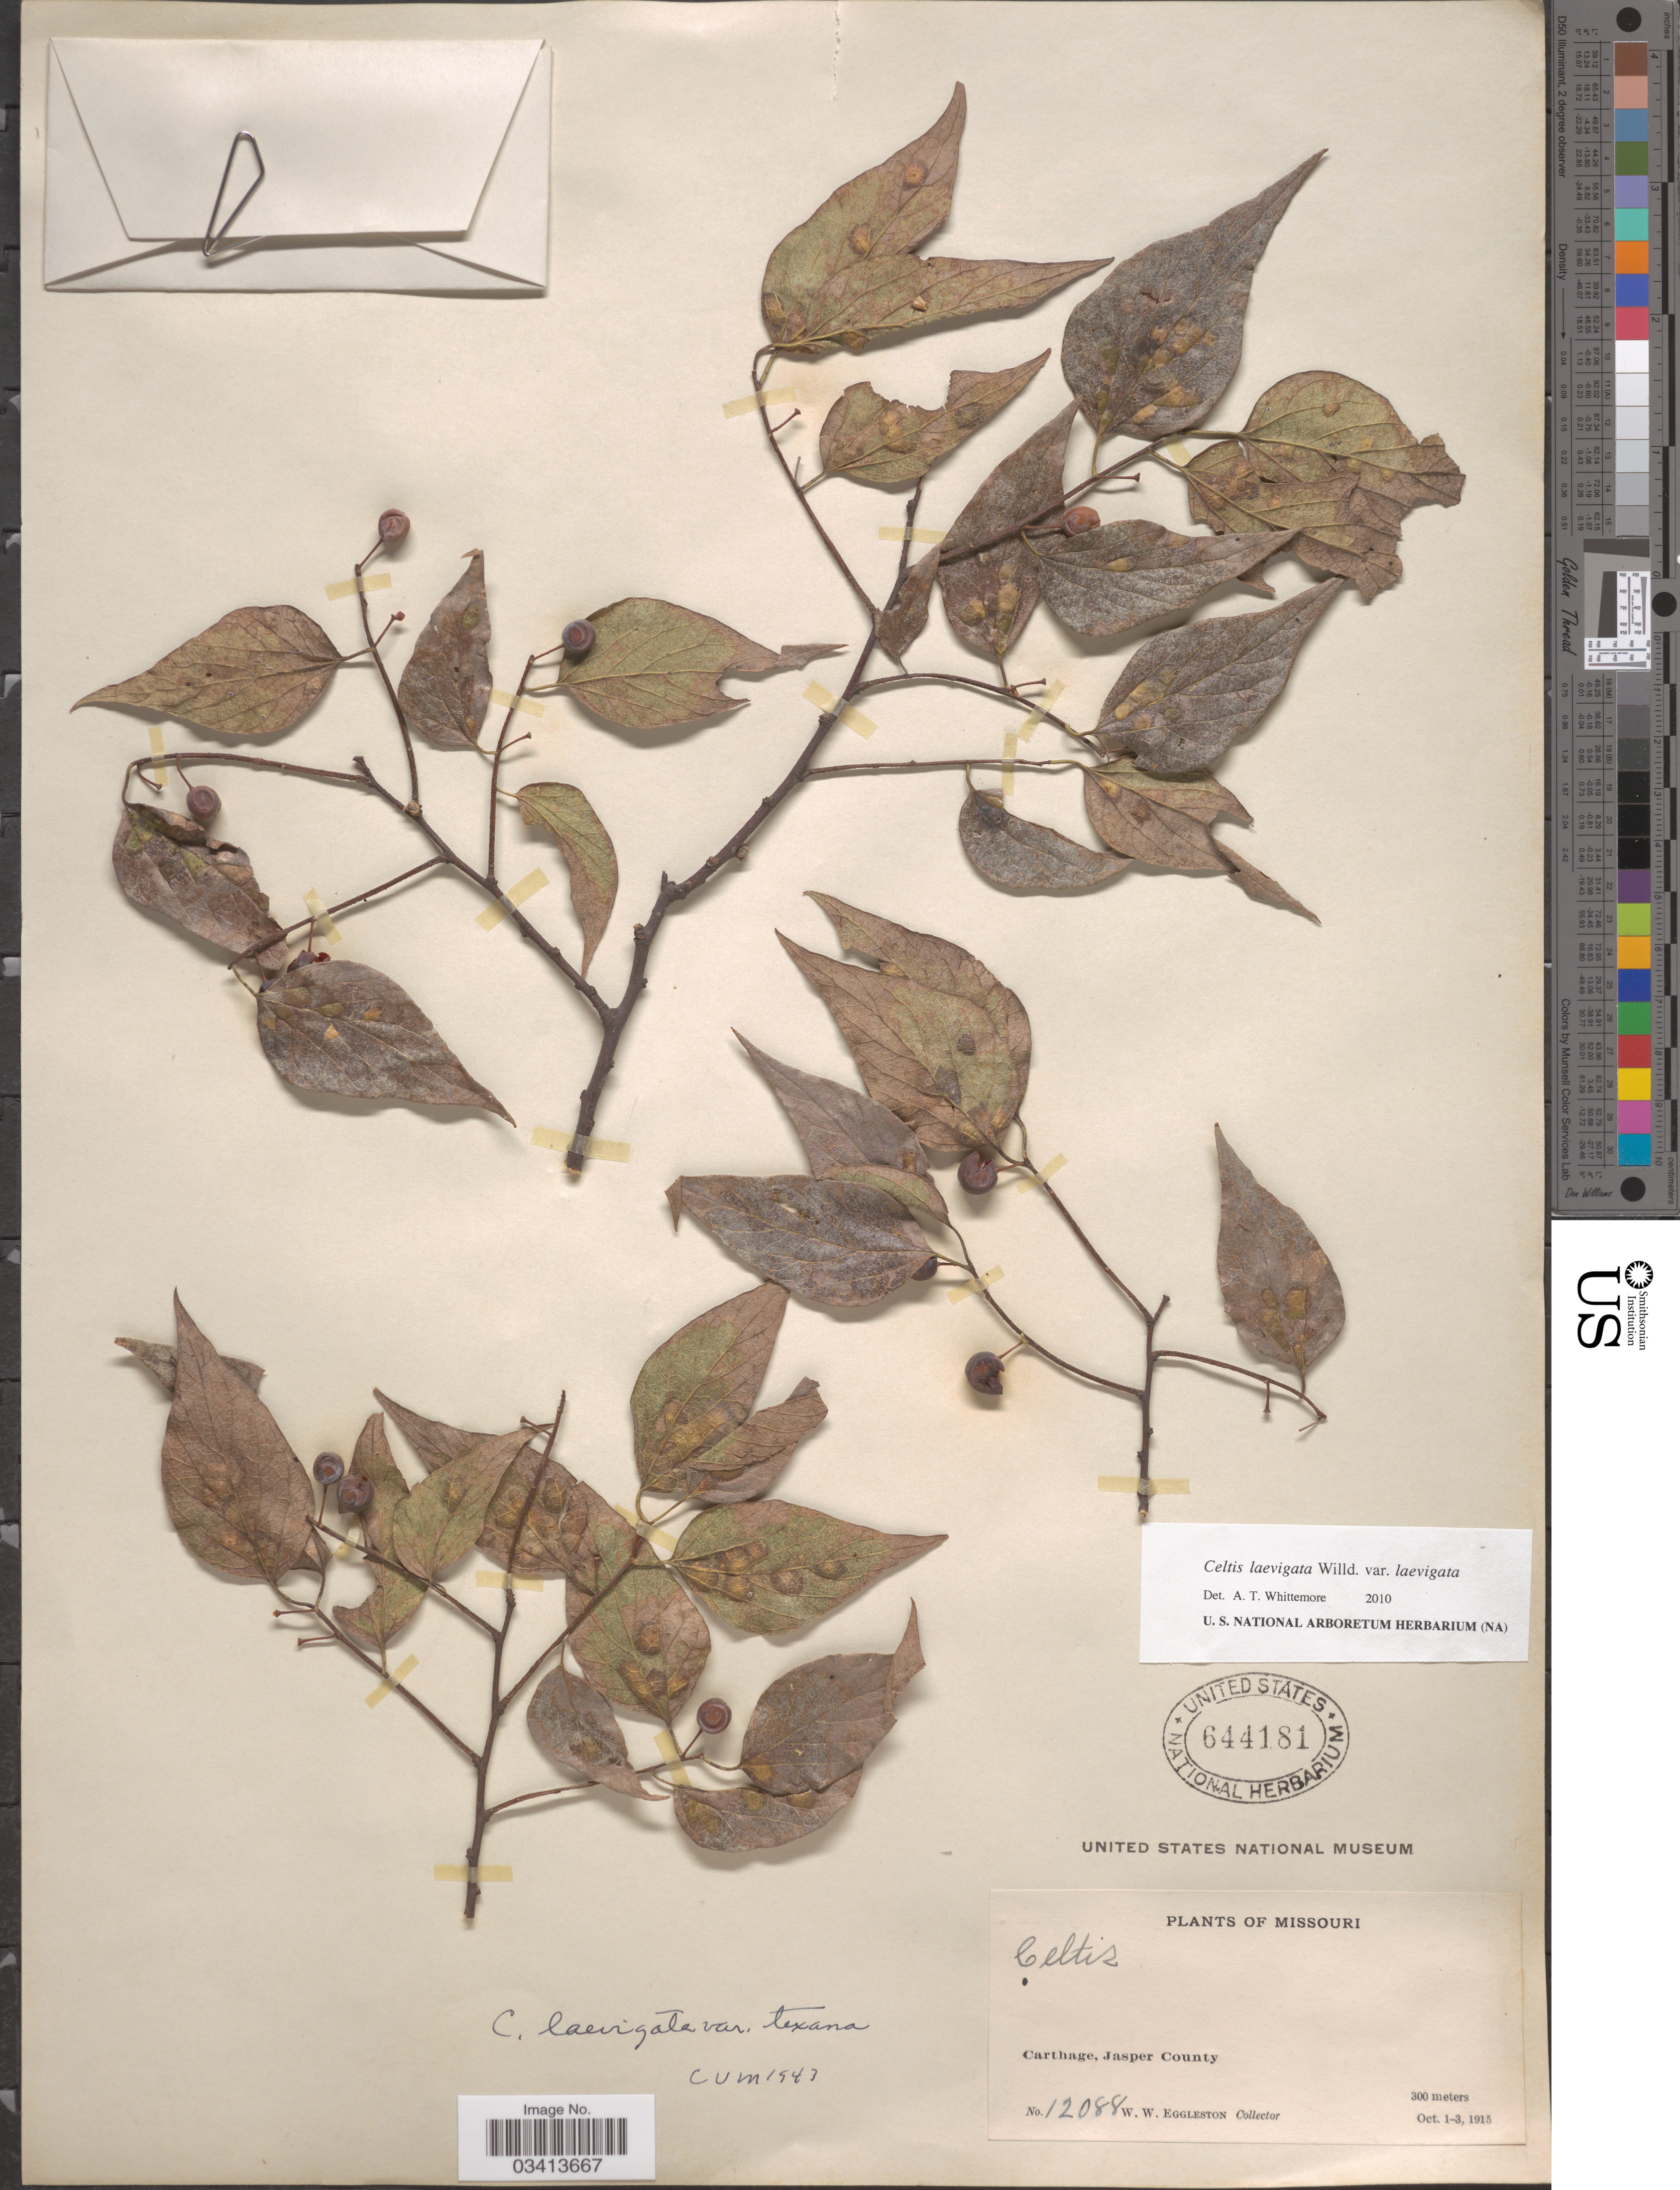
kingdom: Plantae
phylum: Tracheophyta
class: Magnoliopsida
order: Rosales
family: Cannabaceae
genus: Celtis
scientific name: Celtis laevigata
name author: Willd.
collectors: W. W. Eggleston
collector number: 12088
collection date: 1915-10-01/1915-10-03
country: United States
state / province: Missouri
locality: Carthage, Jasper County.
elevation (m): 300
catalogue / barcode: US 644181